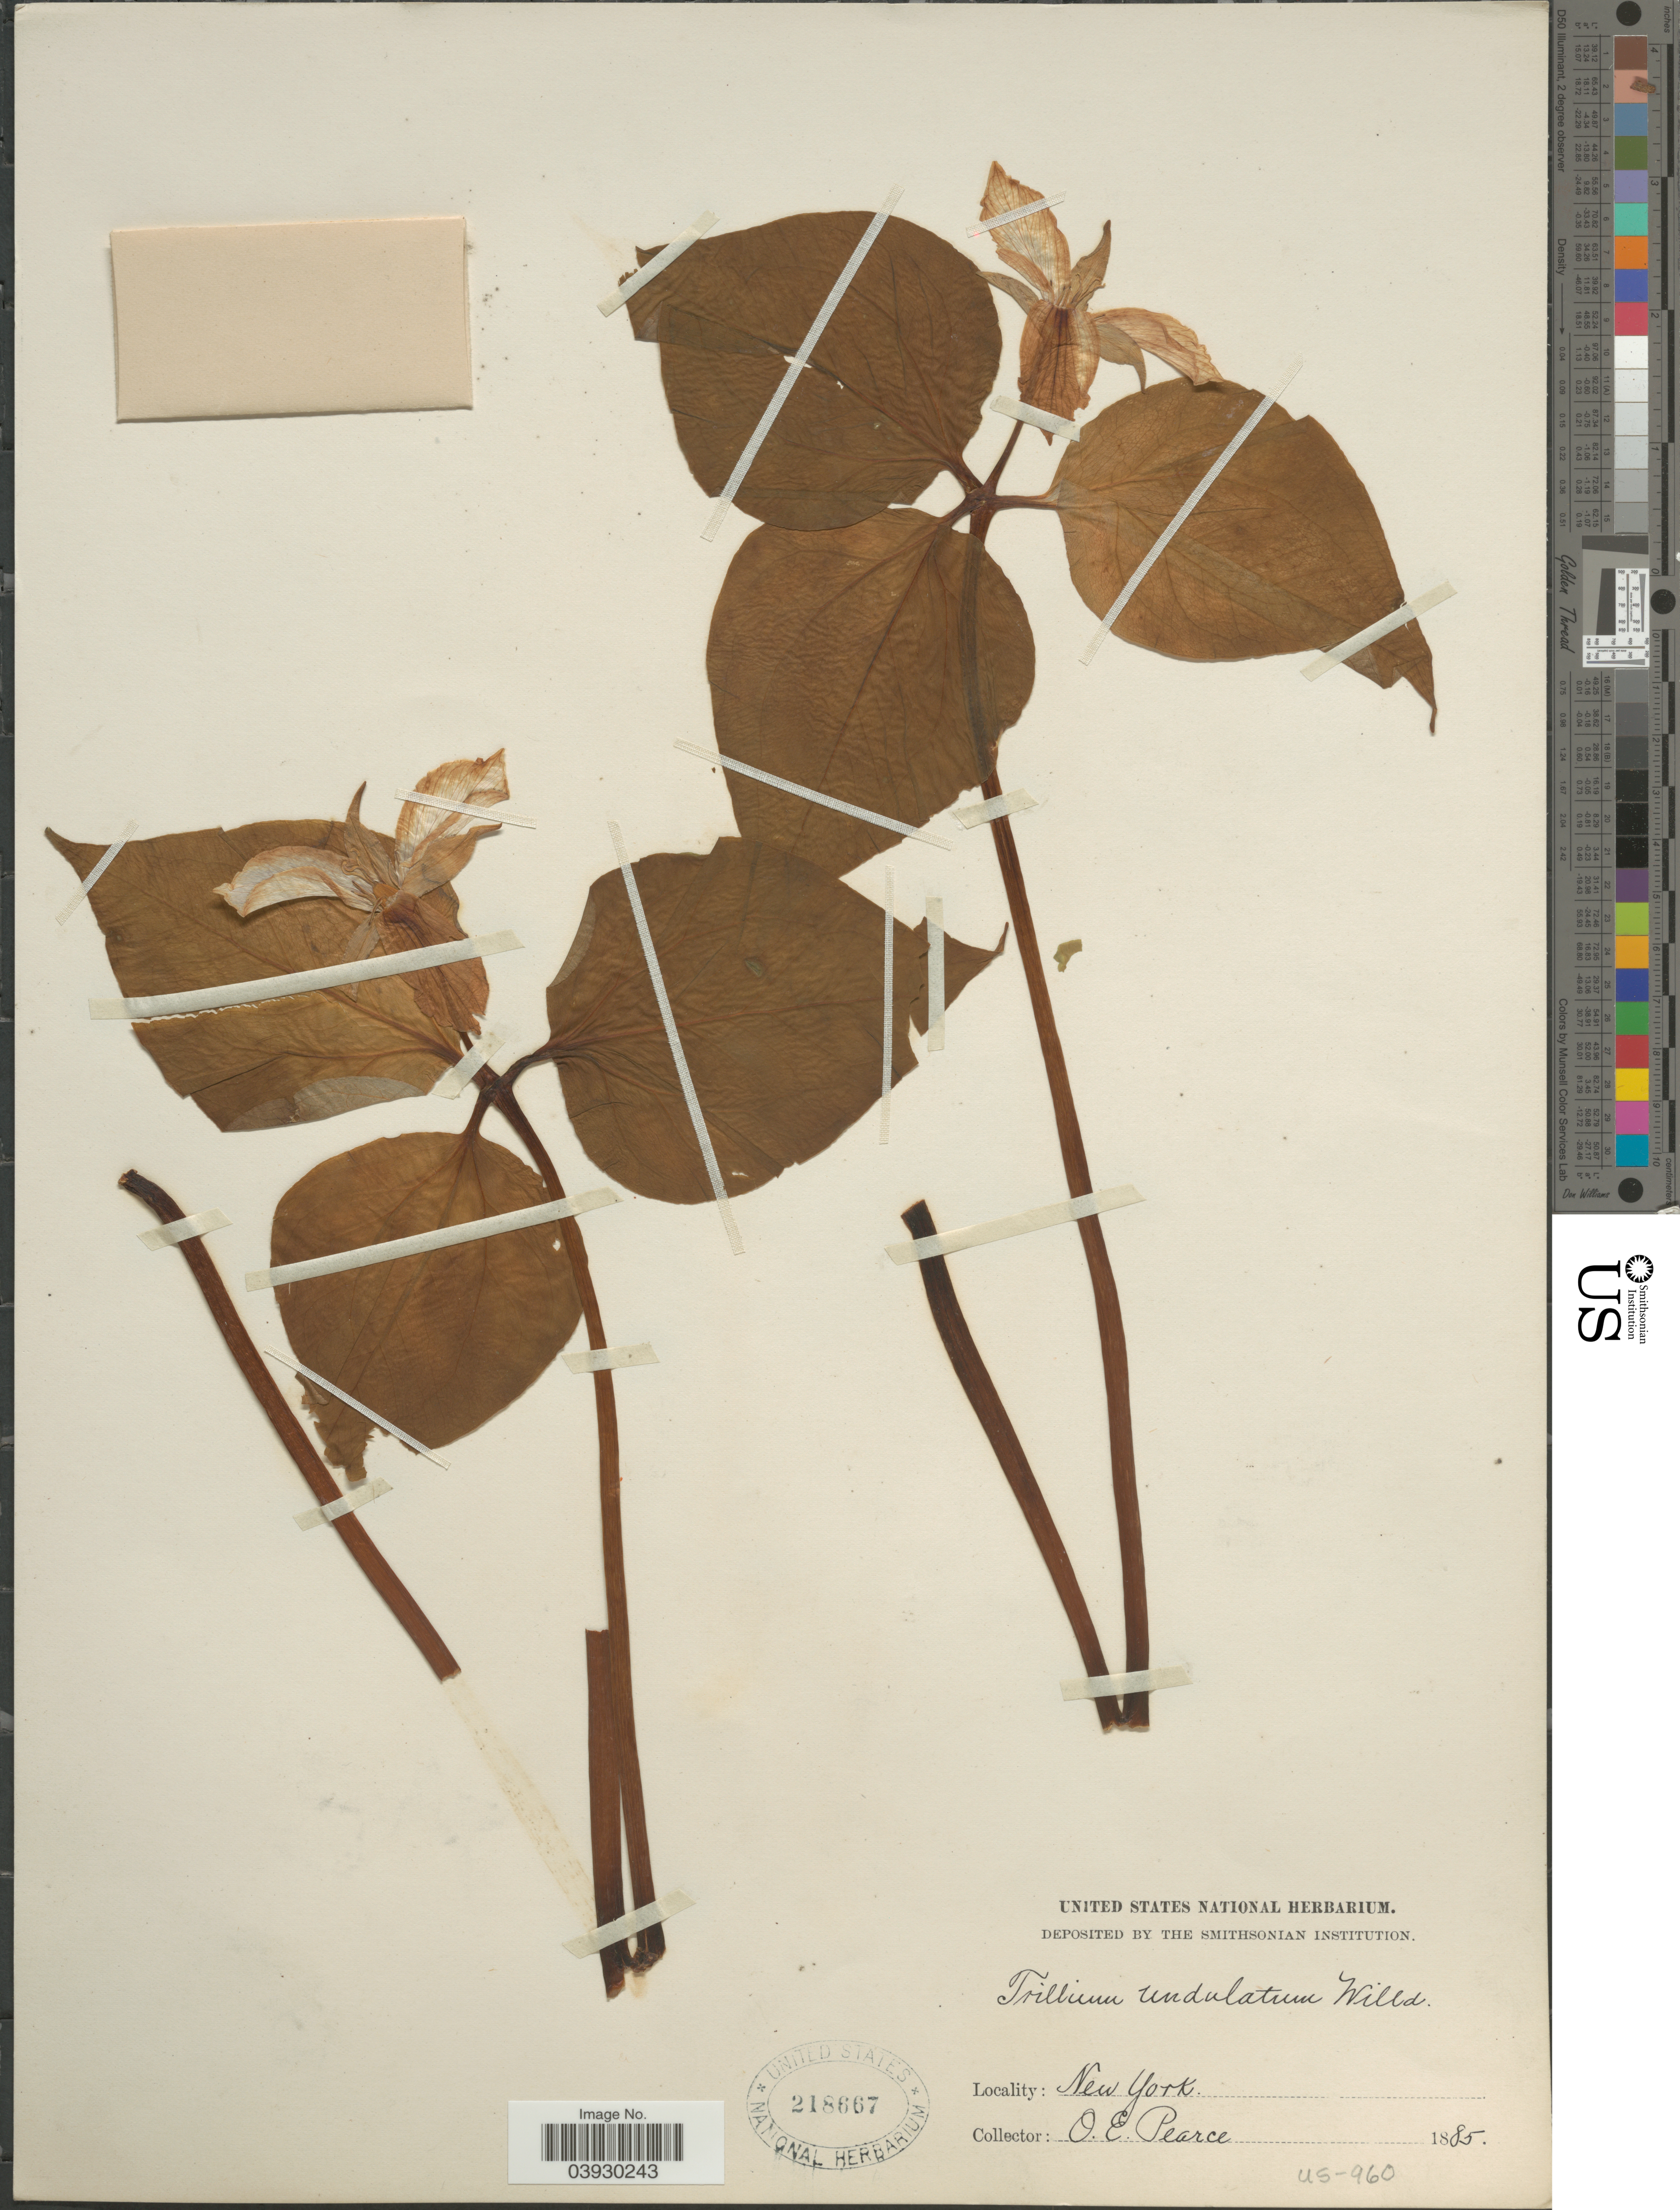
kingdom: Plantae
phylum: Tracheophyta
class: Liliopsida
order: Liliales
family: Melanthiaceae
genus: Trillium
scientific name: Trillium undulatum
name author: Willd.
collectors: O. E. Pearce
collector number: US-960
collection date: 1885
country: United States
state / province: New York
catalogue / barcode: US 218667